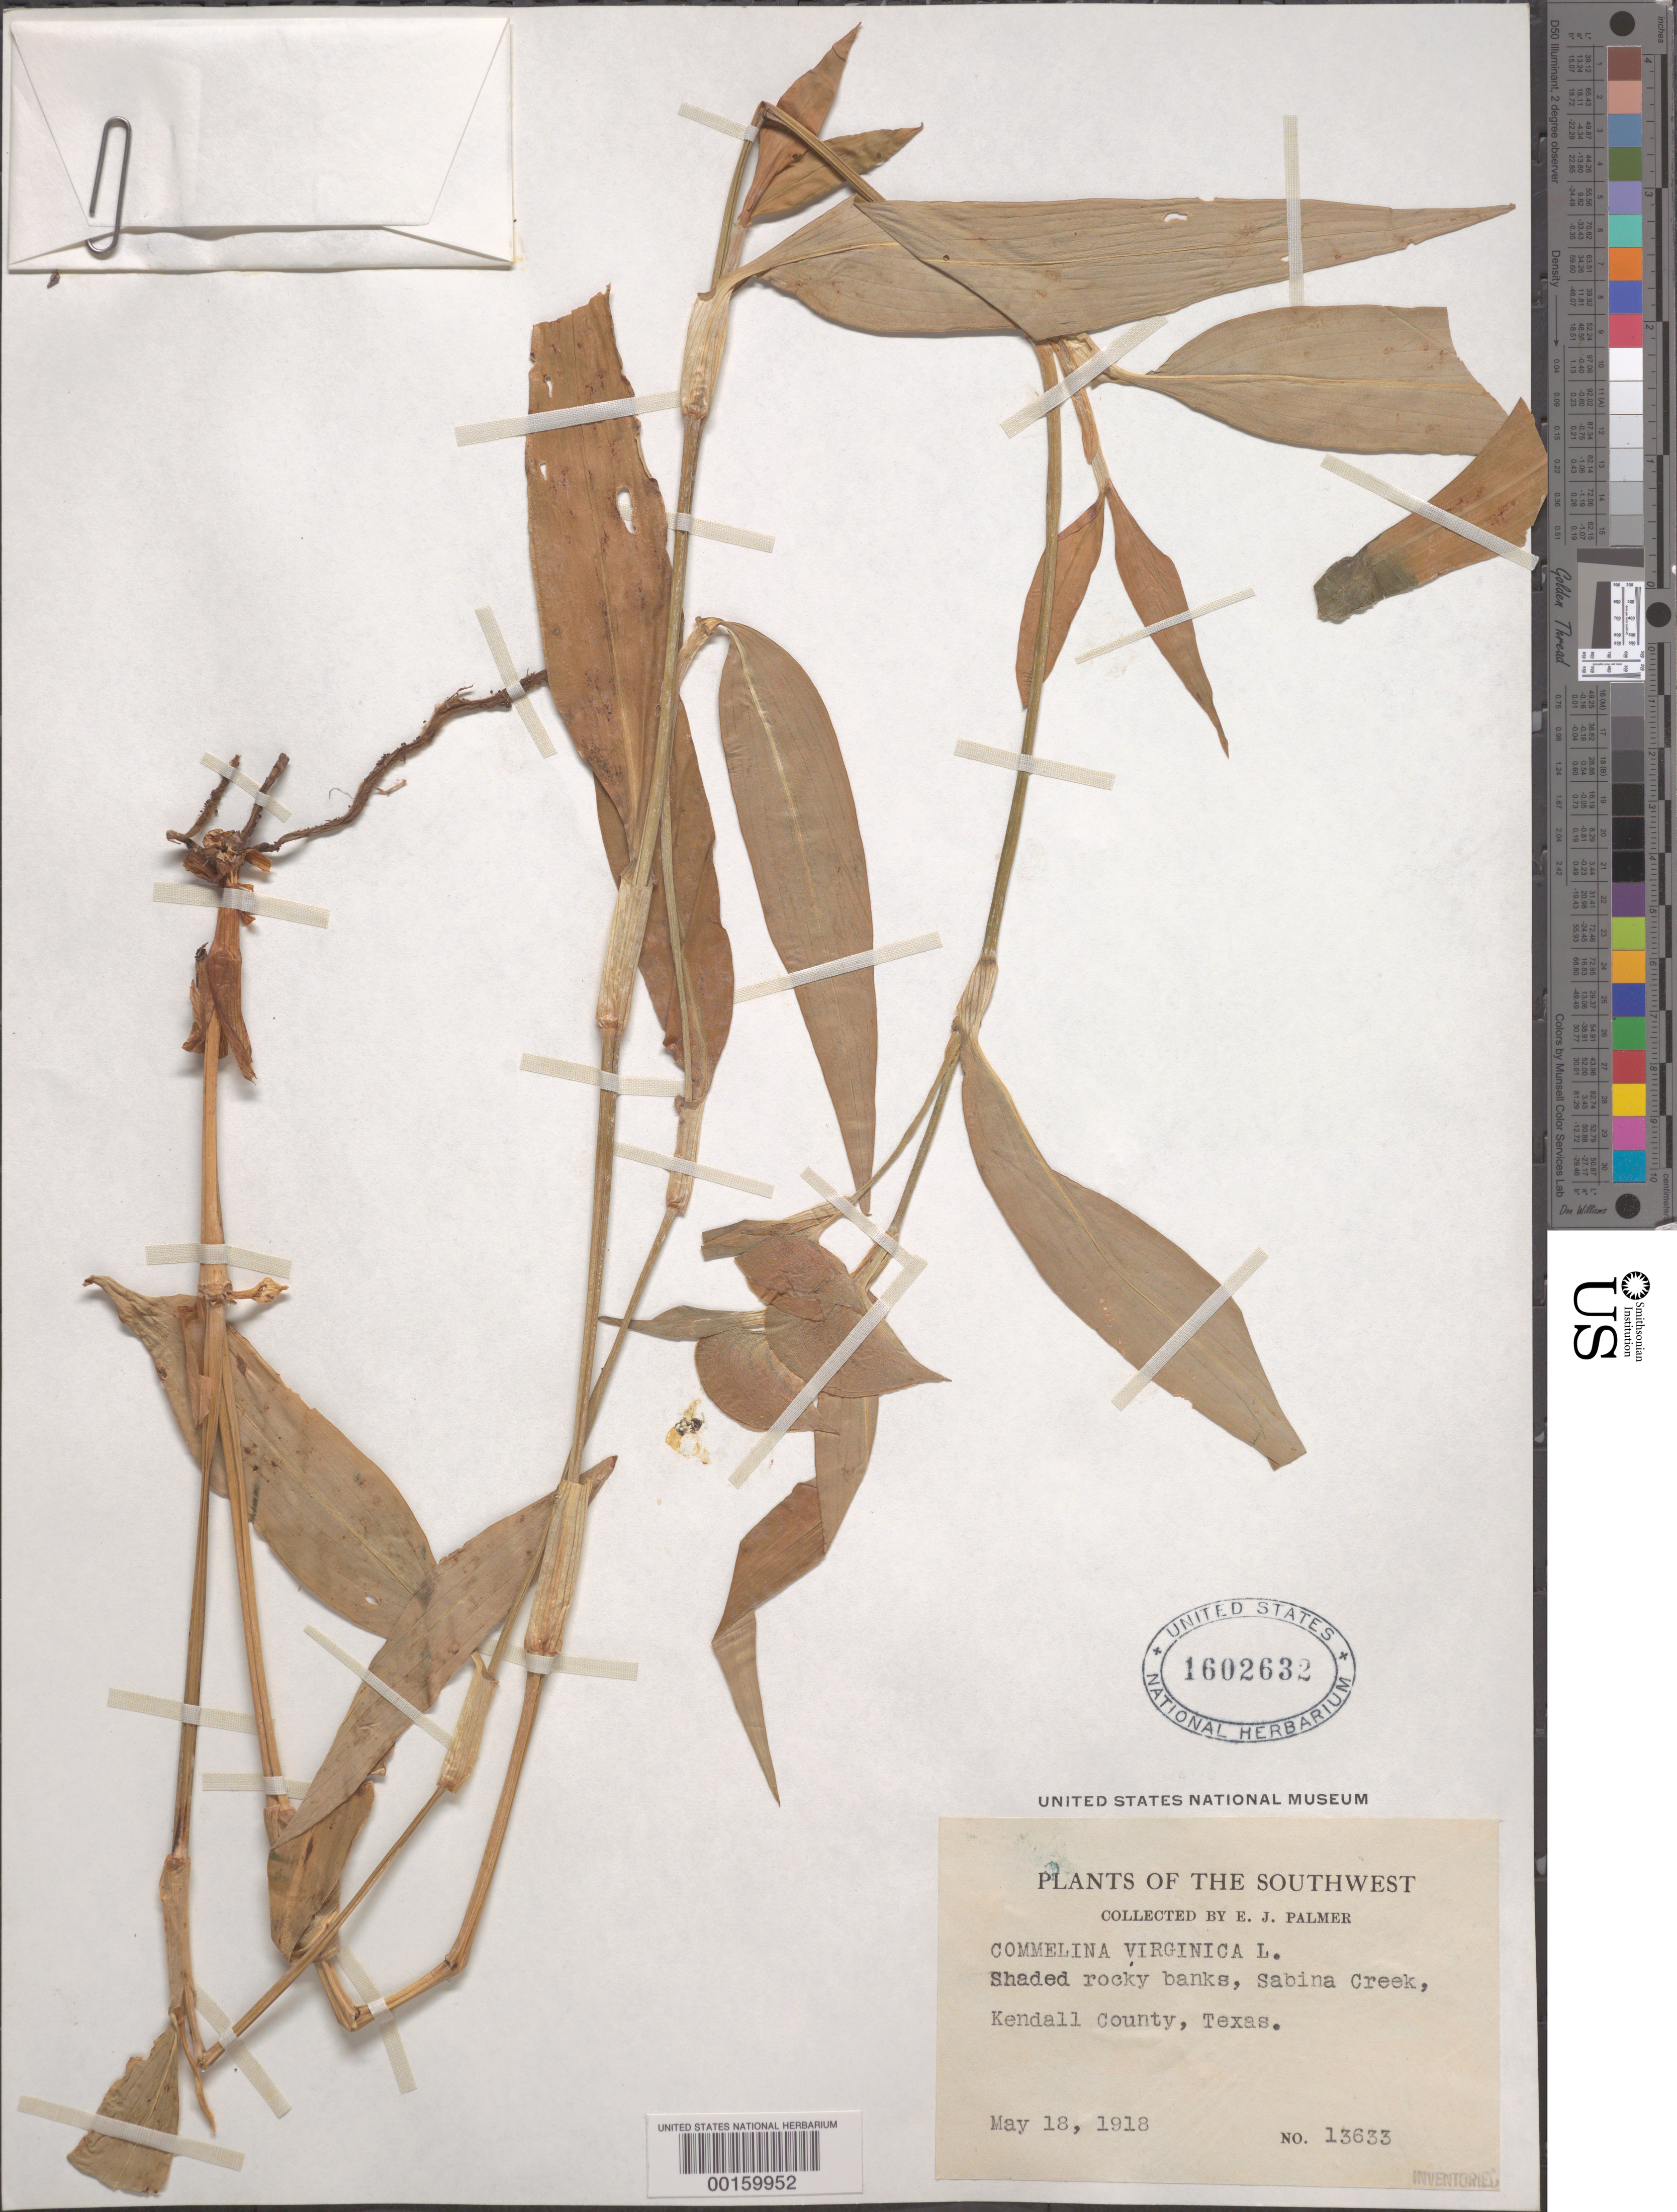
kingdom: Plantae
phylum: Tracheophyta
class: Liliopsida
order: Commelinales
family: Commelinaceae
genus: Commelina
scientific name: Commelina erecta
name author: L.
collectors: E. J. Palmer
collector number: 13633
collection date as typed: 18 May 1918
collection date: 1918-05-18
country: United States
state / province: Texas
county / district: Kendall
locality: Sabina creek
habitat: Shaded rocky places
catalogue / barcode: US 1602632